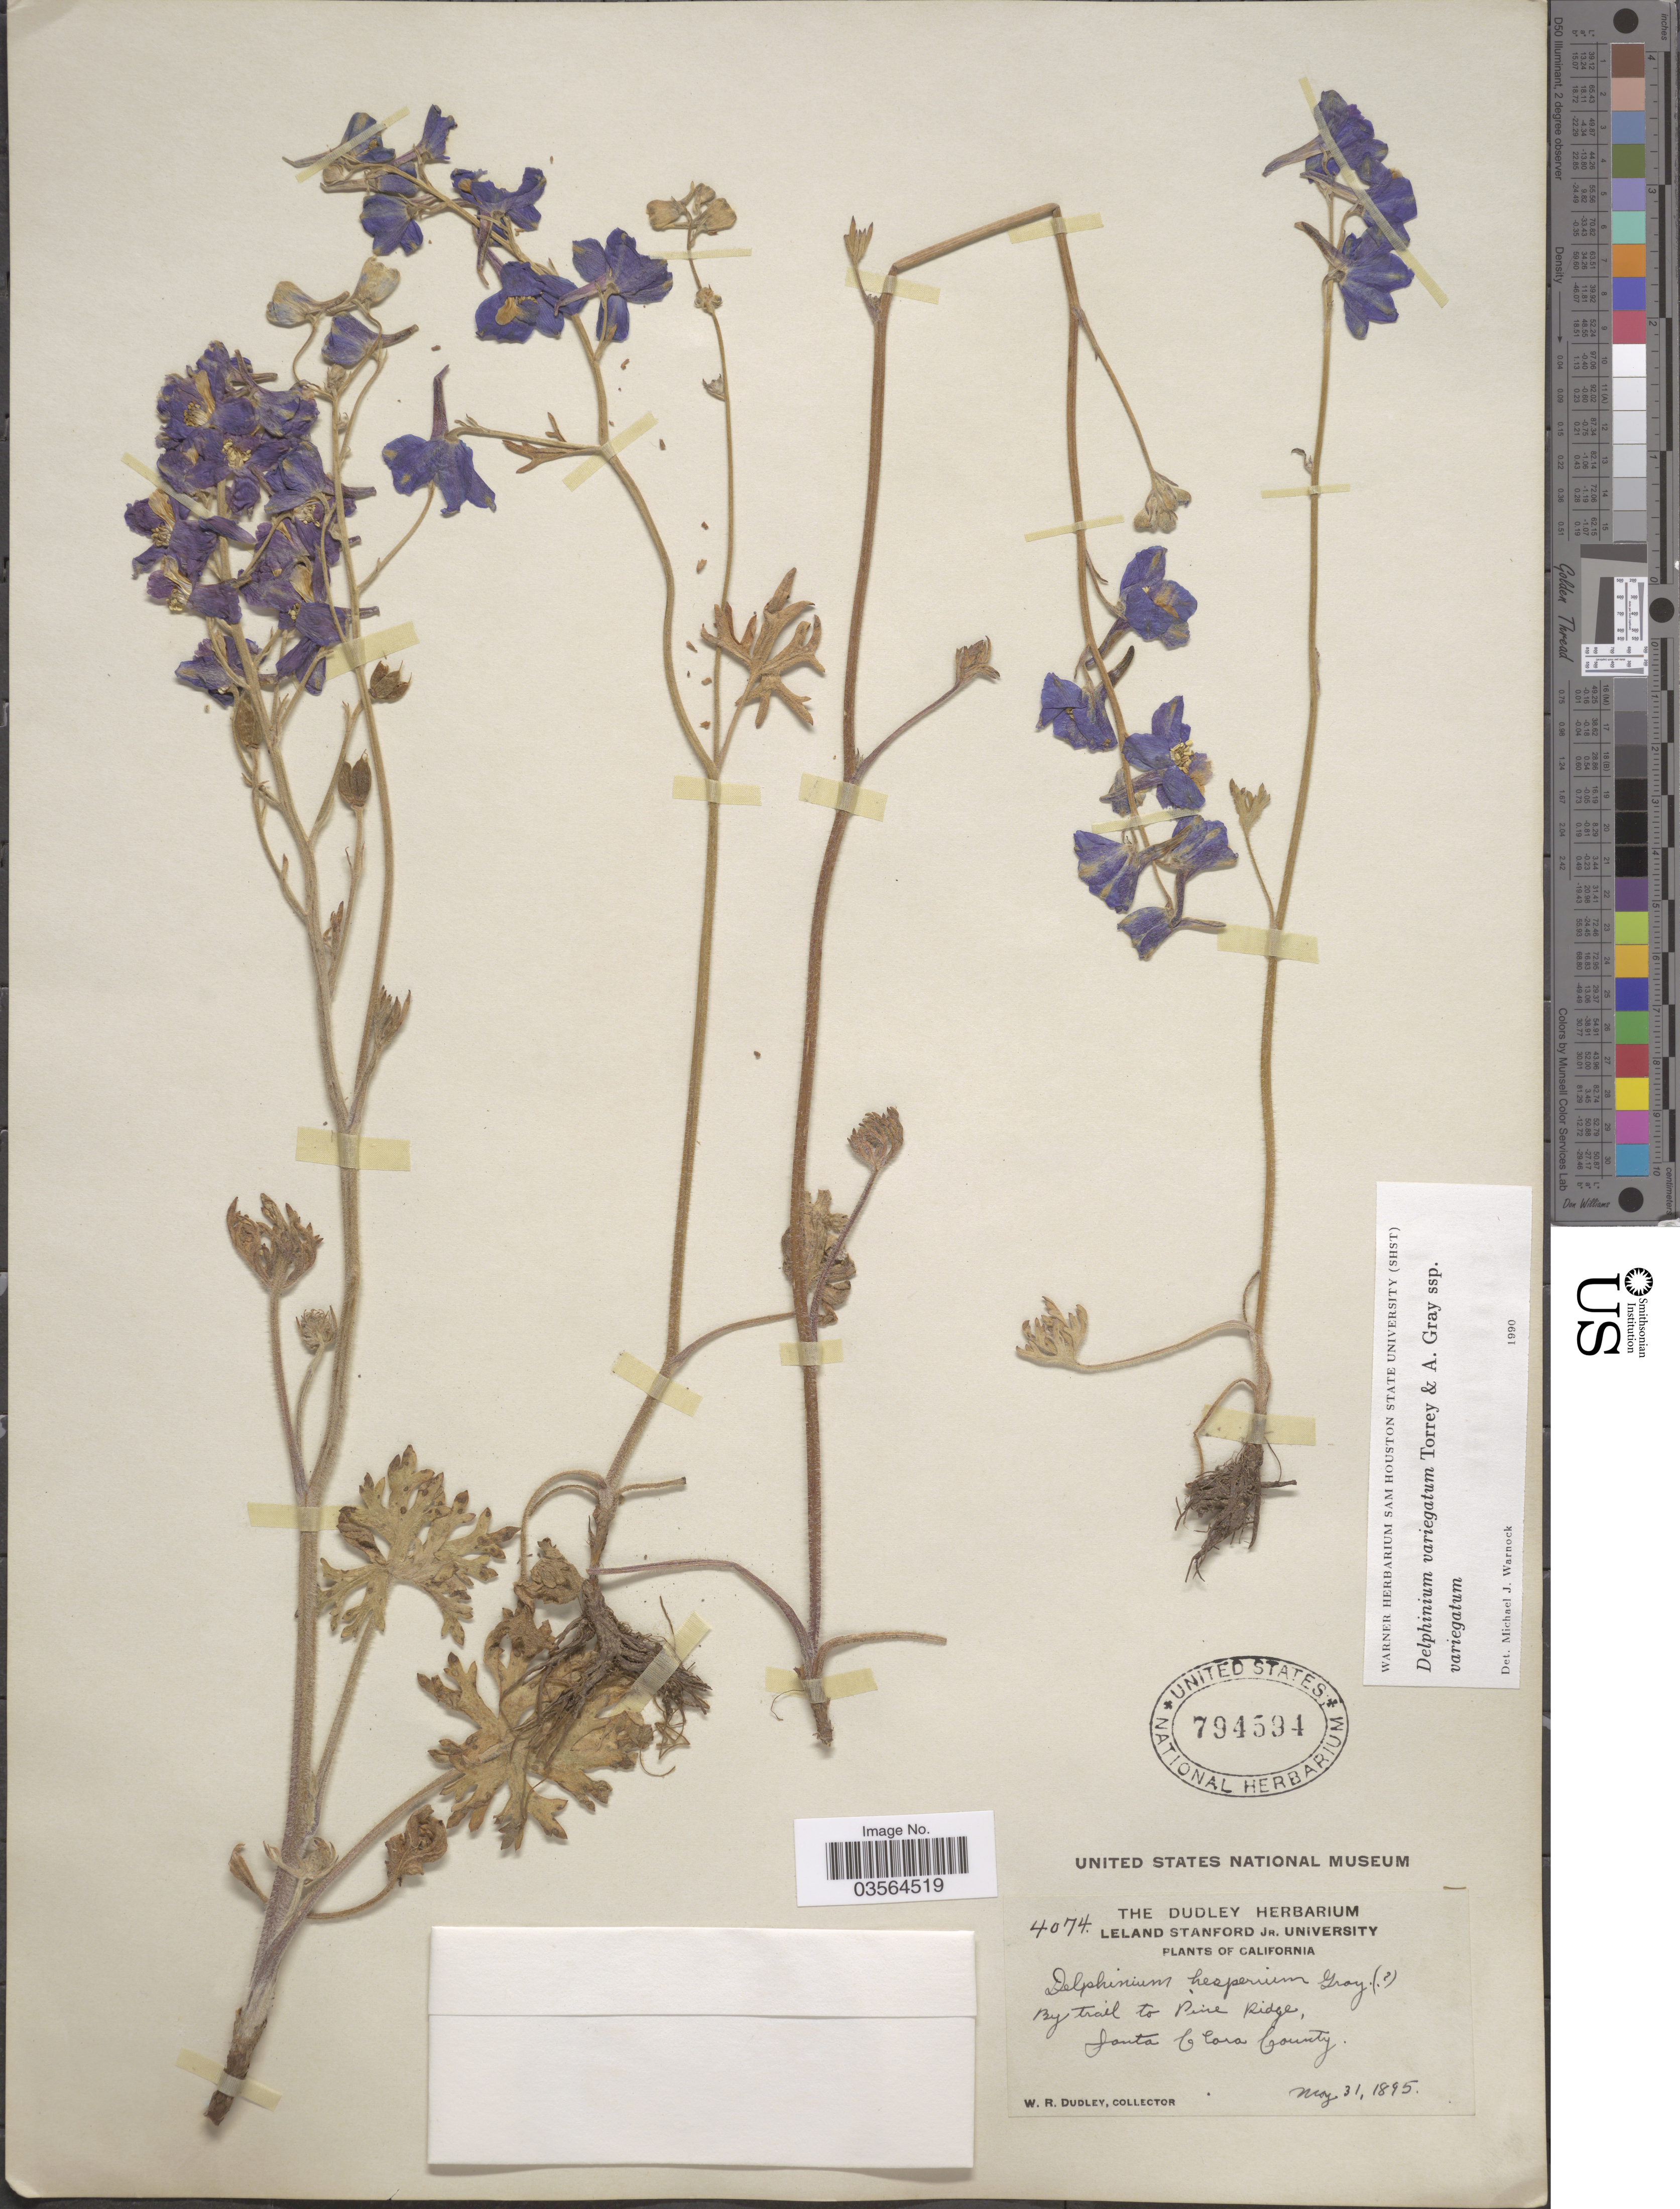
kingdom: Plantae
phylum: Tracheophyta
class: Magnoliopsida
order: Ranunculales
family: Ranunculaceae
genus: Delphinium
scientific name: Delphinium variegatum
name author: Torr. & A. Gray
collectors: W. Dudley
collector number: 4074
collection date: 1895-05-31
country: United States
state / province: California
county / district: Santa Clara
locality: By Trail to Pine Ridge, Santa Clara County.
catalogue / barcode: US 794594